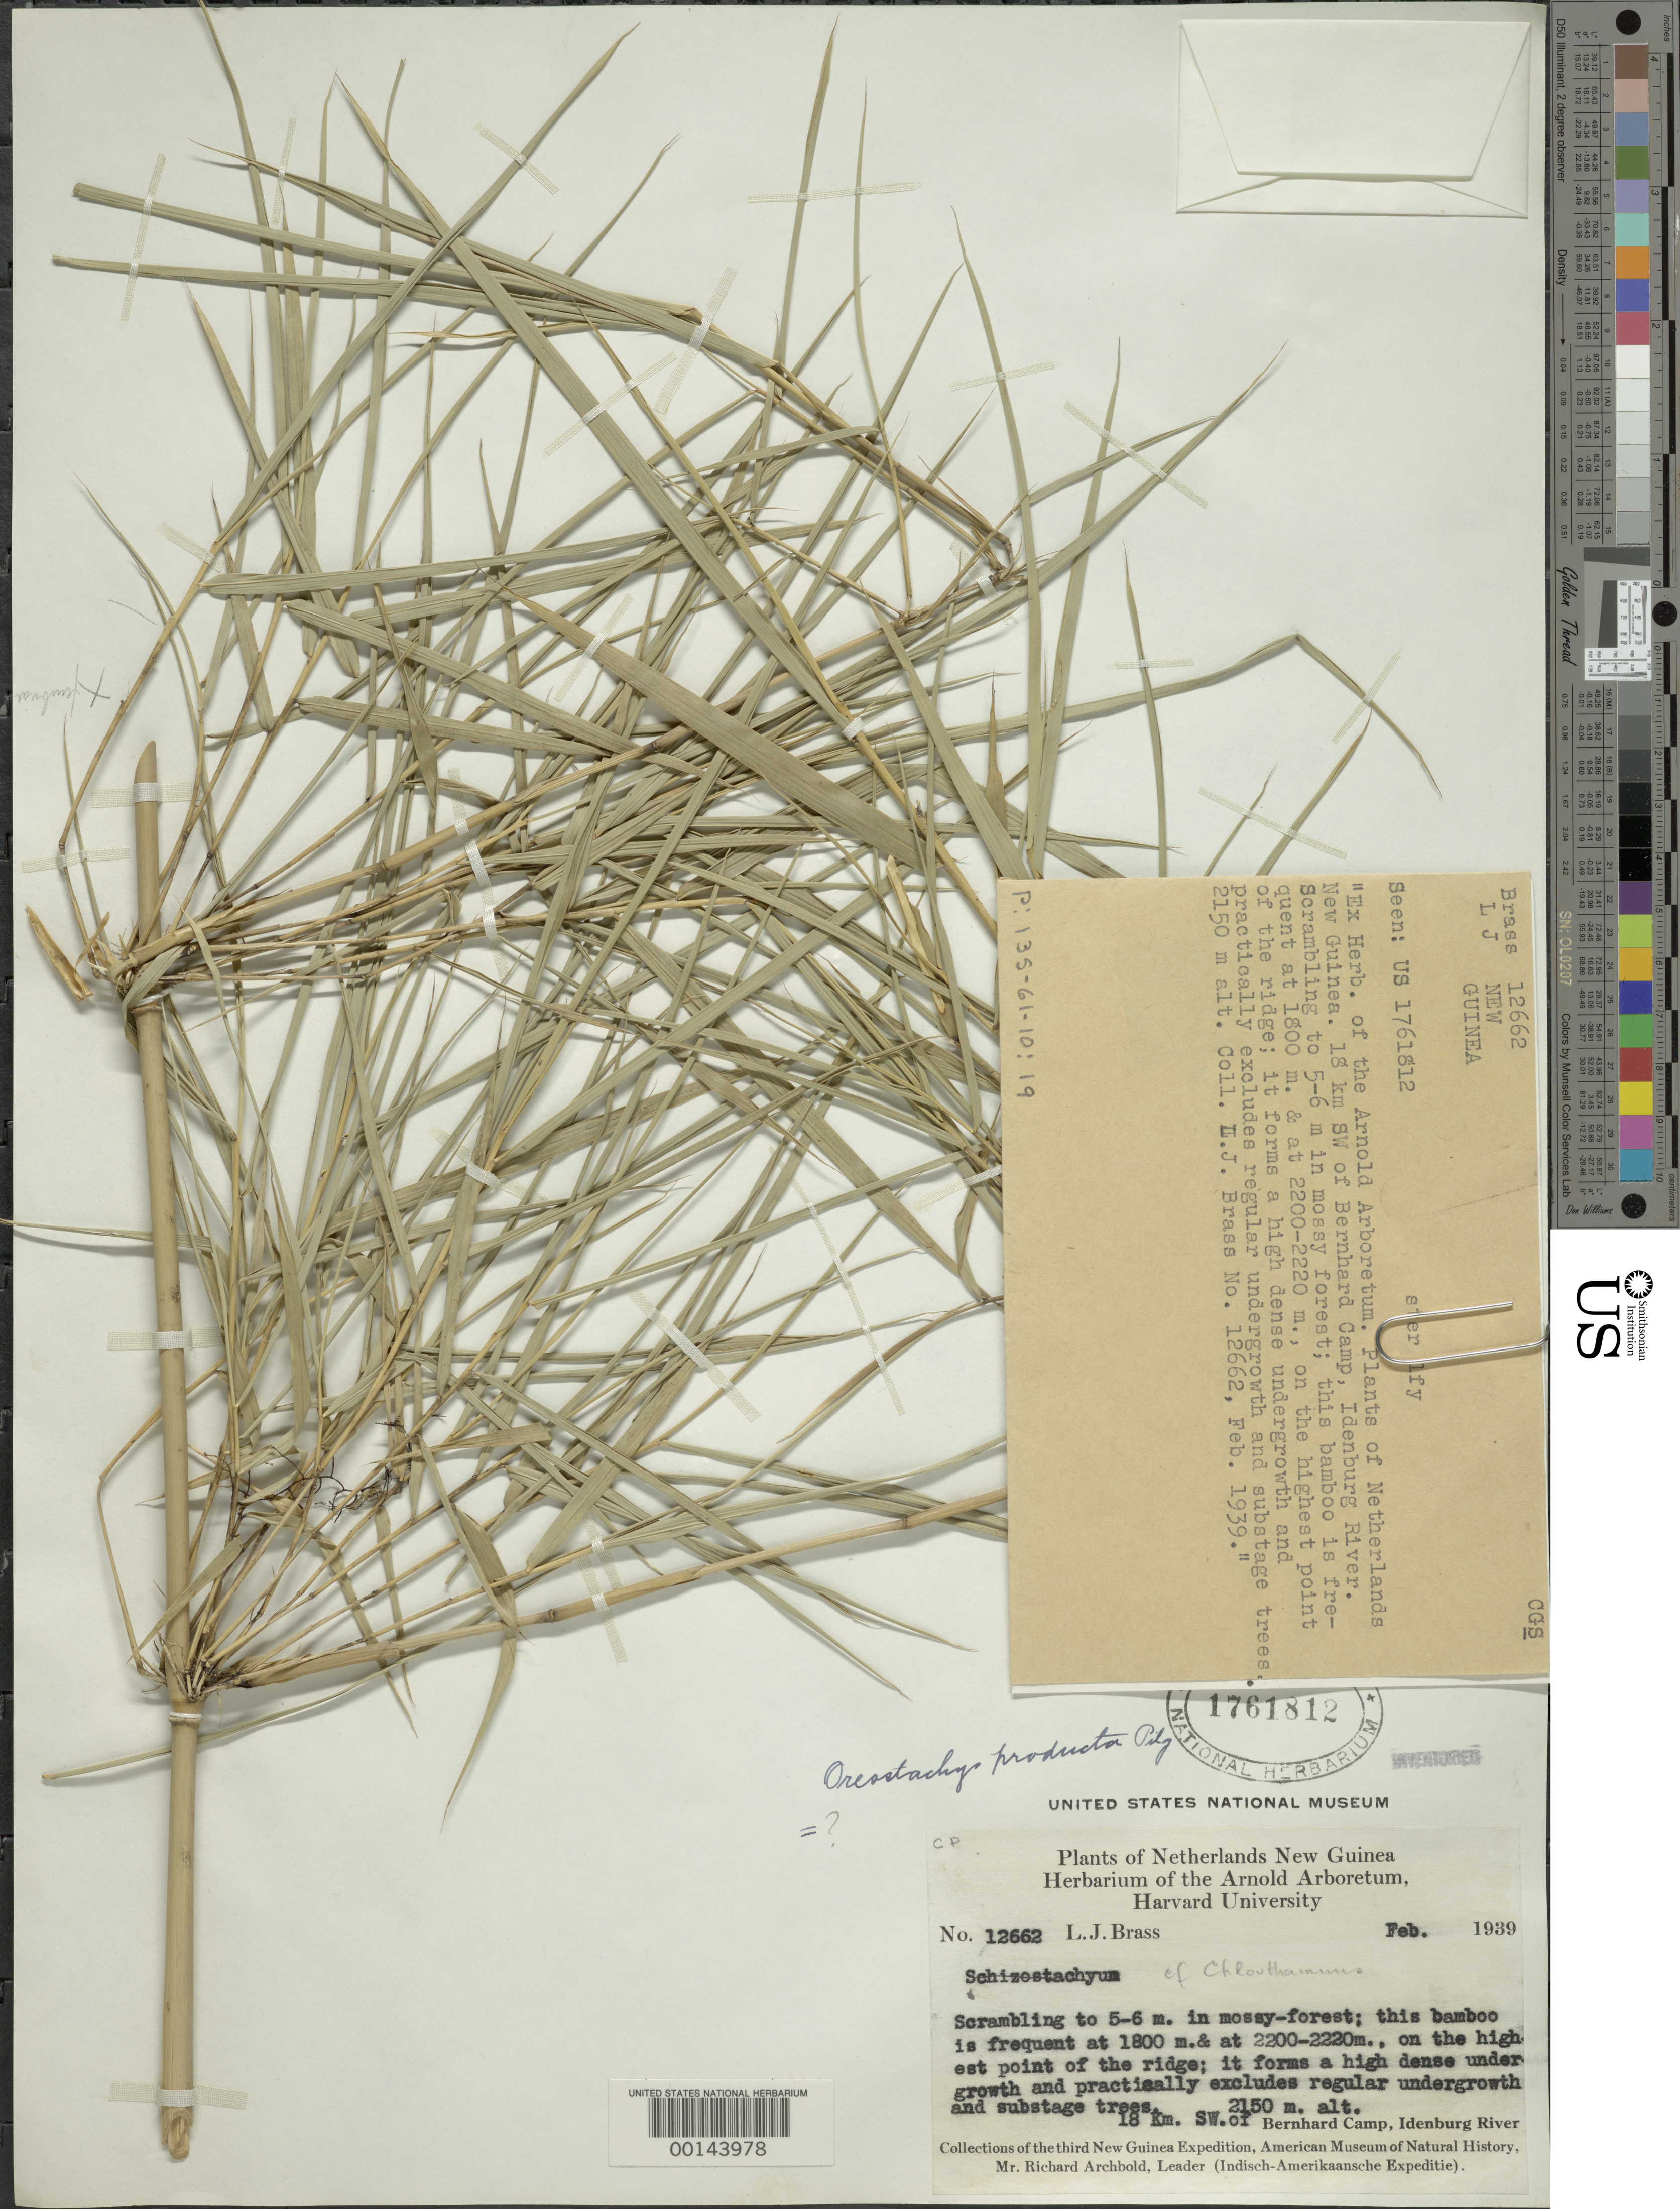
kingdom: Plantae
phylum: Tracheophyta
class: Liliopsida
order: Poales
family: Poaceae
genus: Racemobambos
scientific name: Racemobambos sp.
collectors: L. J. Brass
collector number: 12662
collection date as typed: Feb 1939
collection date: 1939-02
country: Indonesia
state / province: Papua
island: New Guinea I.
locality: Idenburg rv., bernhard camp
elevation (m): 2150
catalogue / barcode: US 1761812